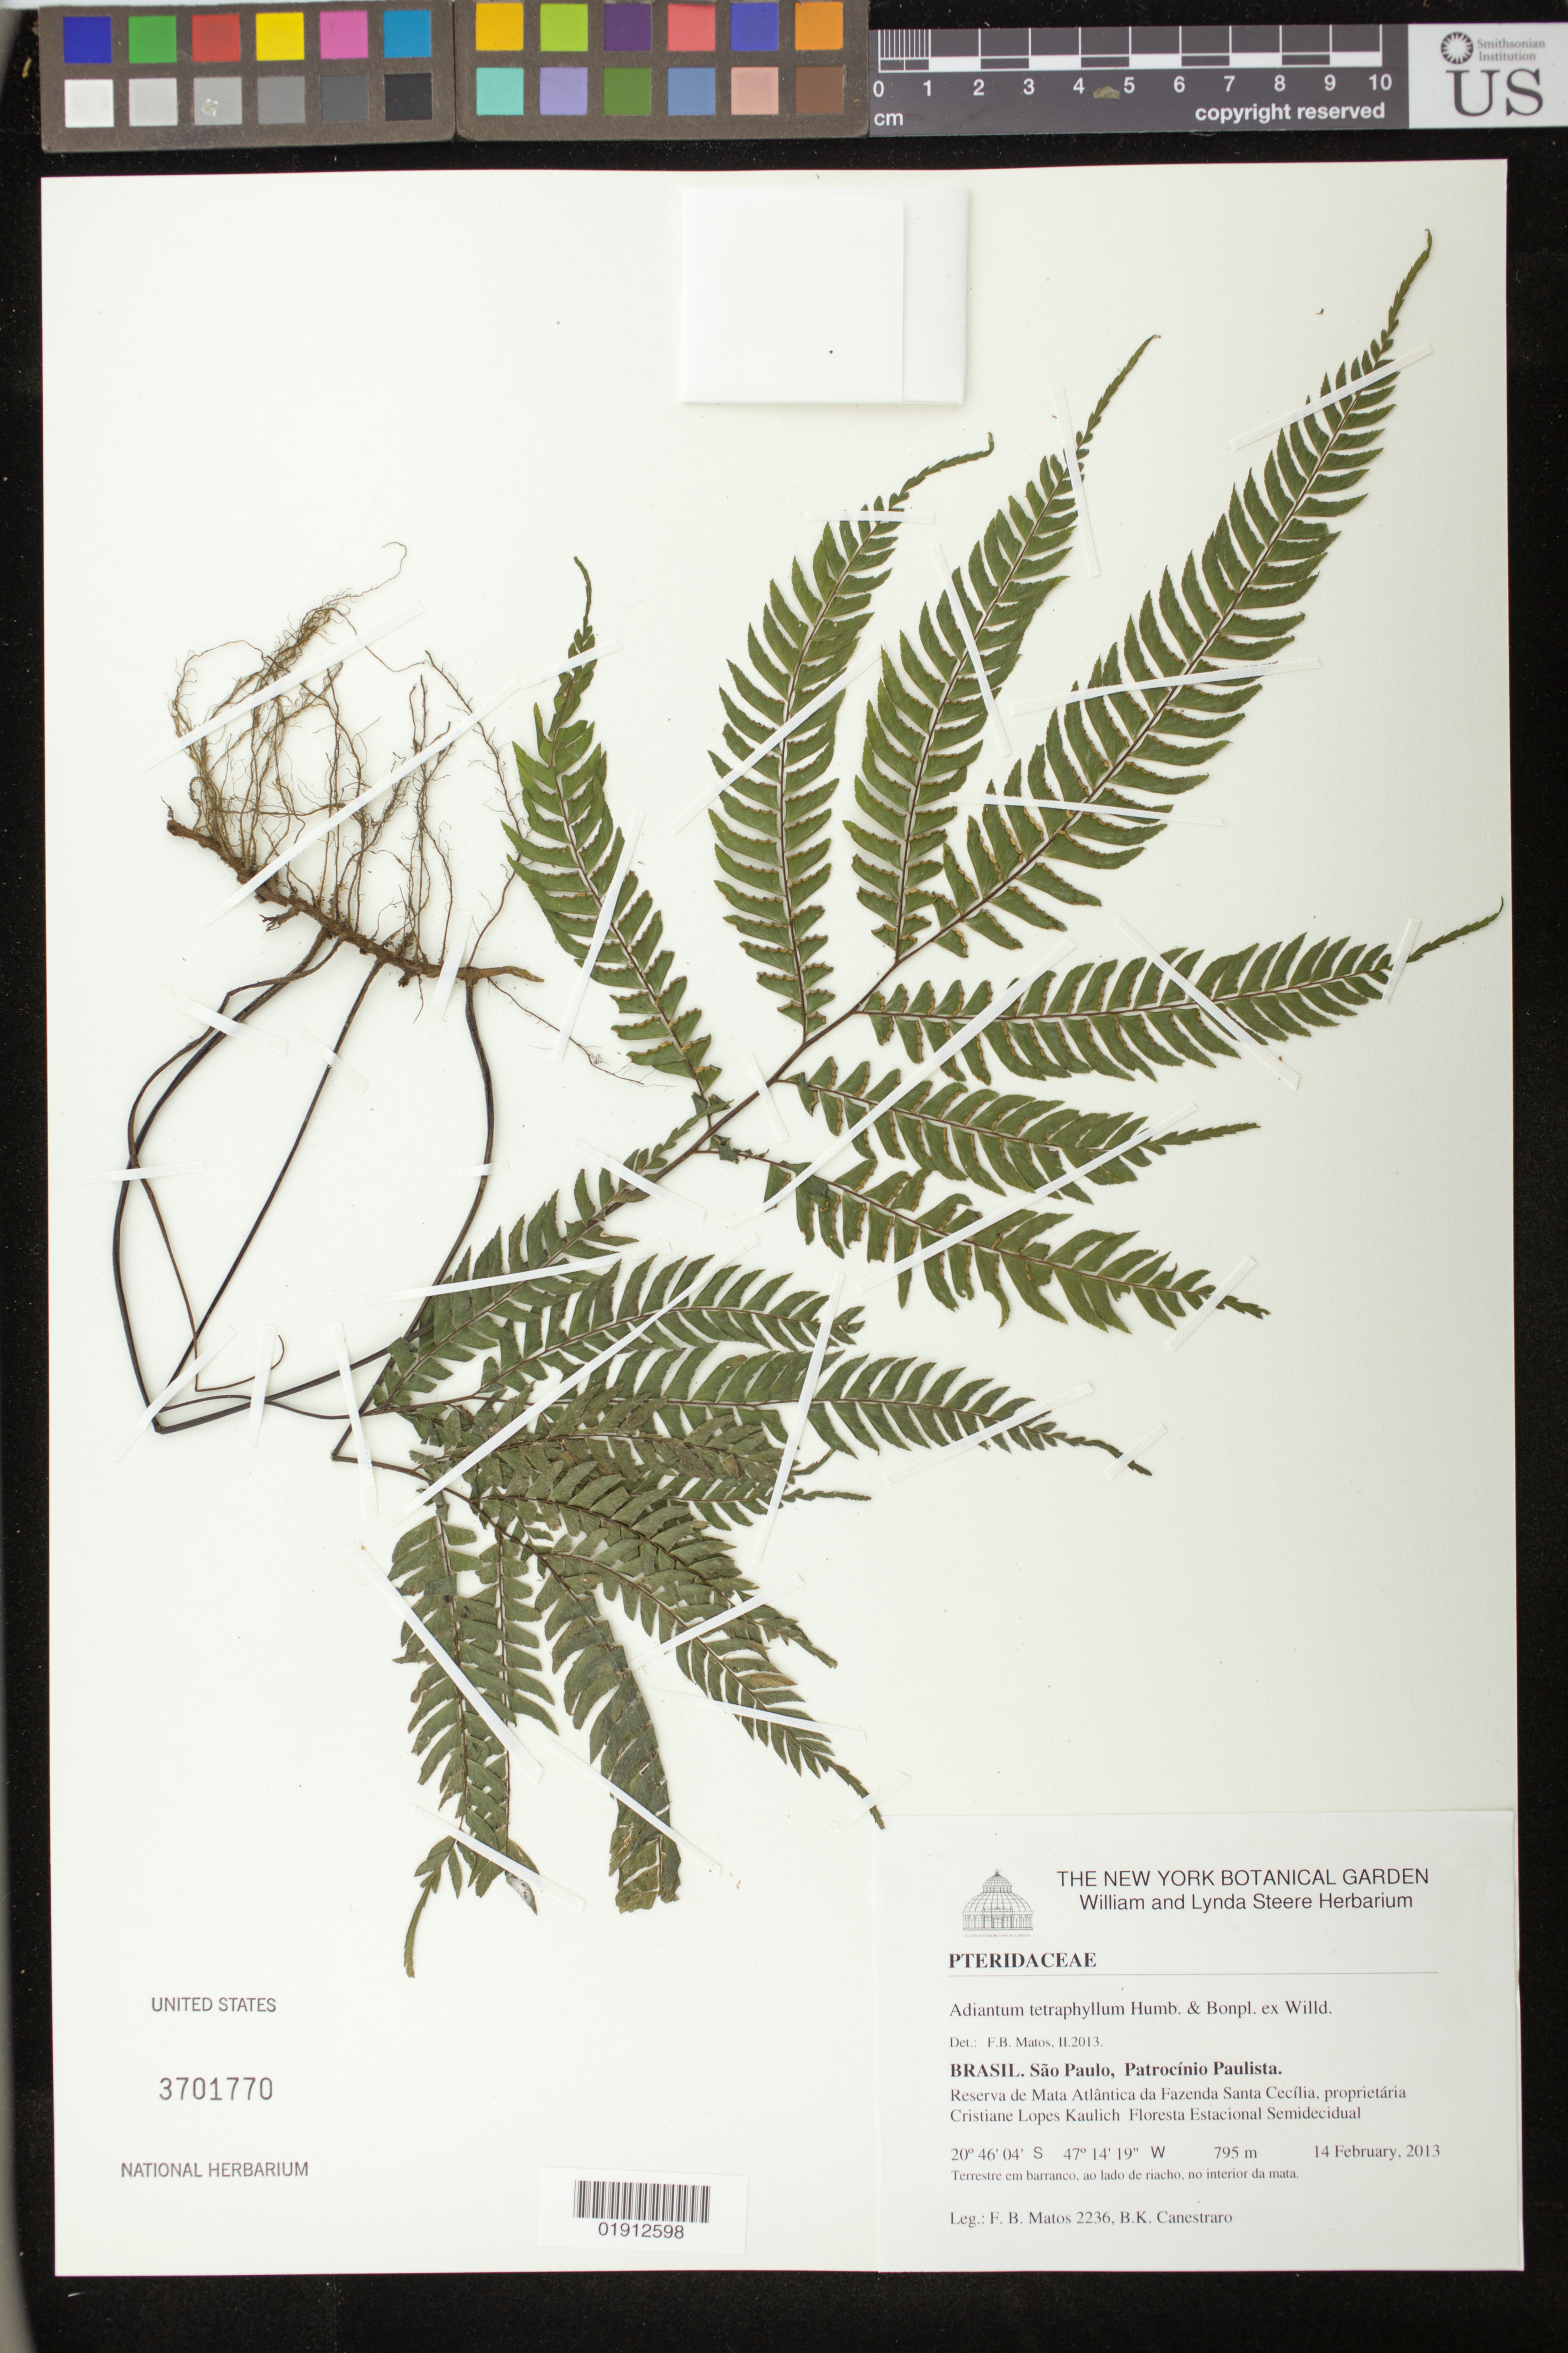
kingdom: Plantae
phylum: Tracheophyta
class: Polypodiopsida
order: Polypodiales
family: Pteridaceae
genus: Adiantum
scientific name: Adiantum tetraphyllum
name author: Humb. & Bonpl. ex Willd.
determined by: Matos, F. B.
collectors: F. Matos & B. Canestraro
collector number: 2236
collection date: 2013-02-14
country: Brazil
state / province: São Paulo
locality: Patrocinio Paulista, Reserva de Mata Atlantica da Fazenda Santa Cecilia, proprietaria Cristiane Lopes Kaulich.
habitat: Floresta Estacional Semidecidual.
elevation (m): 795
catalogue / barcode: US 3701770